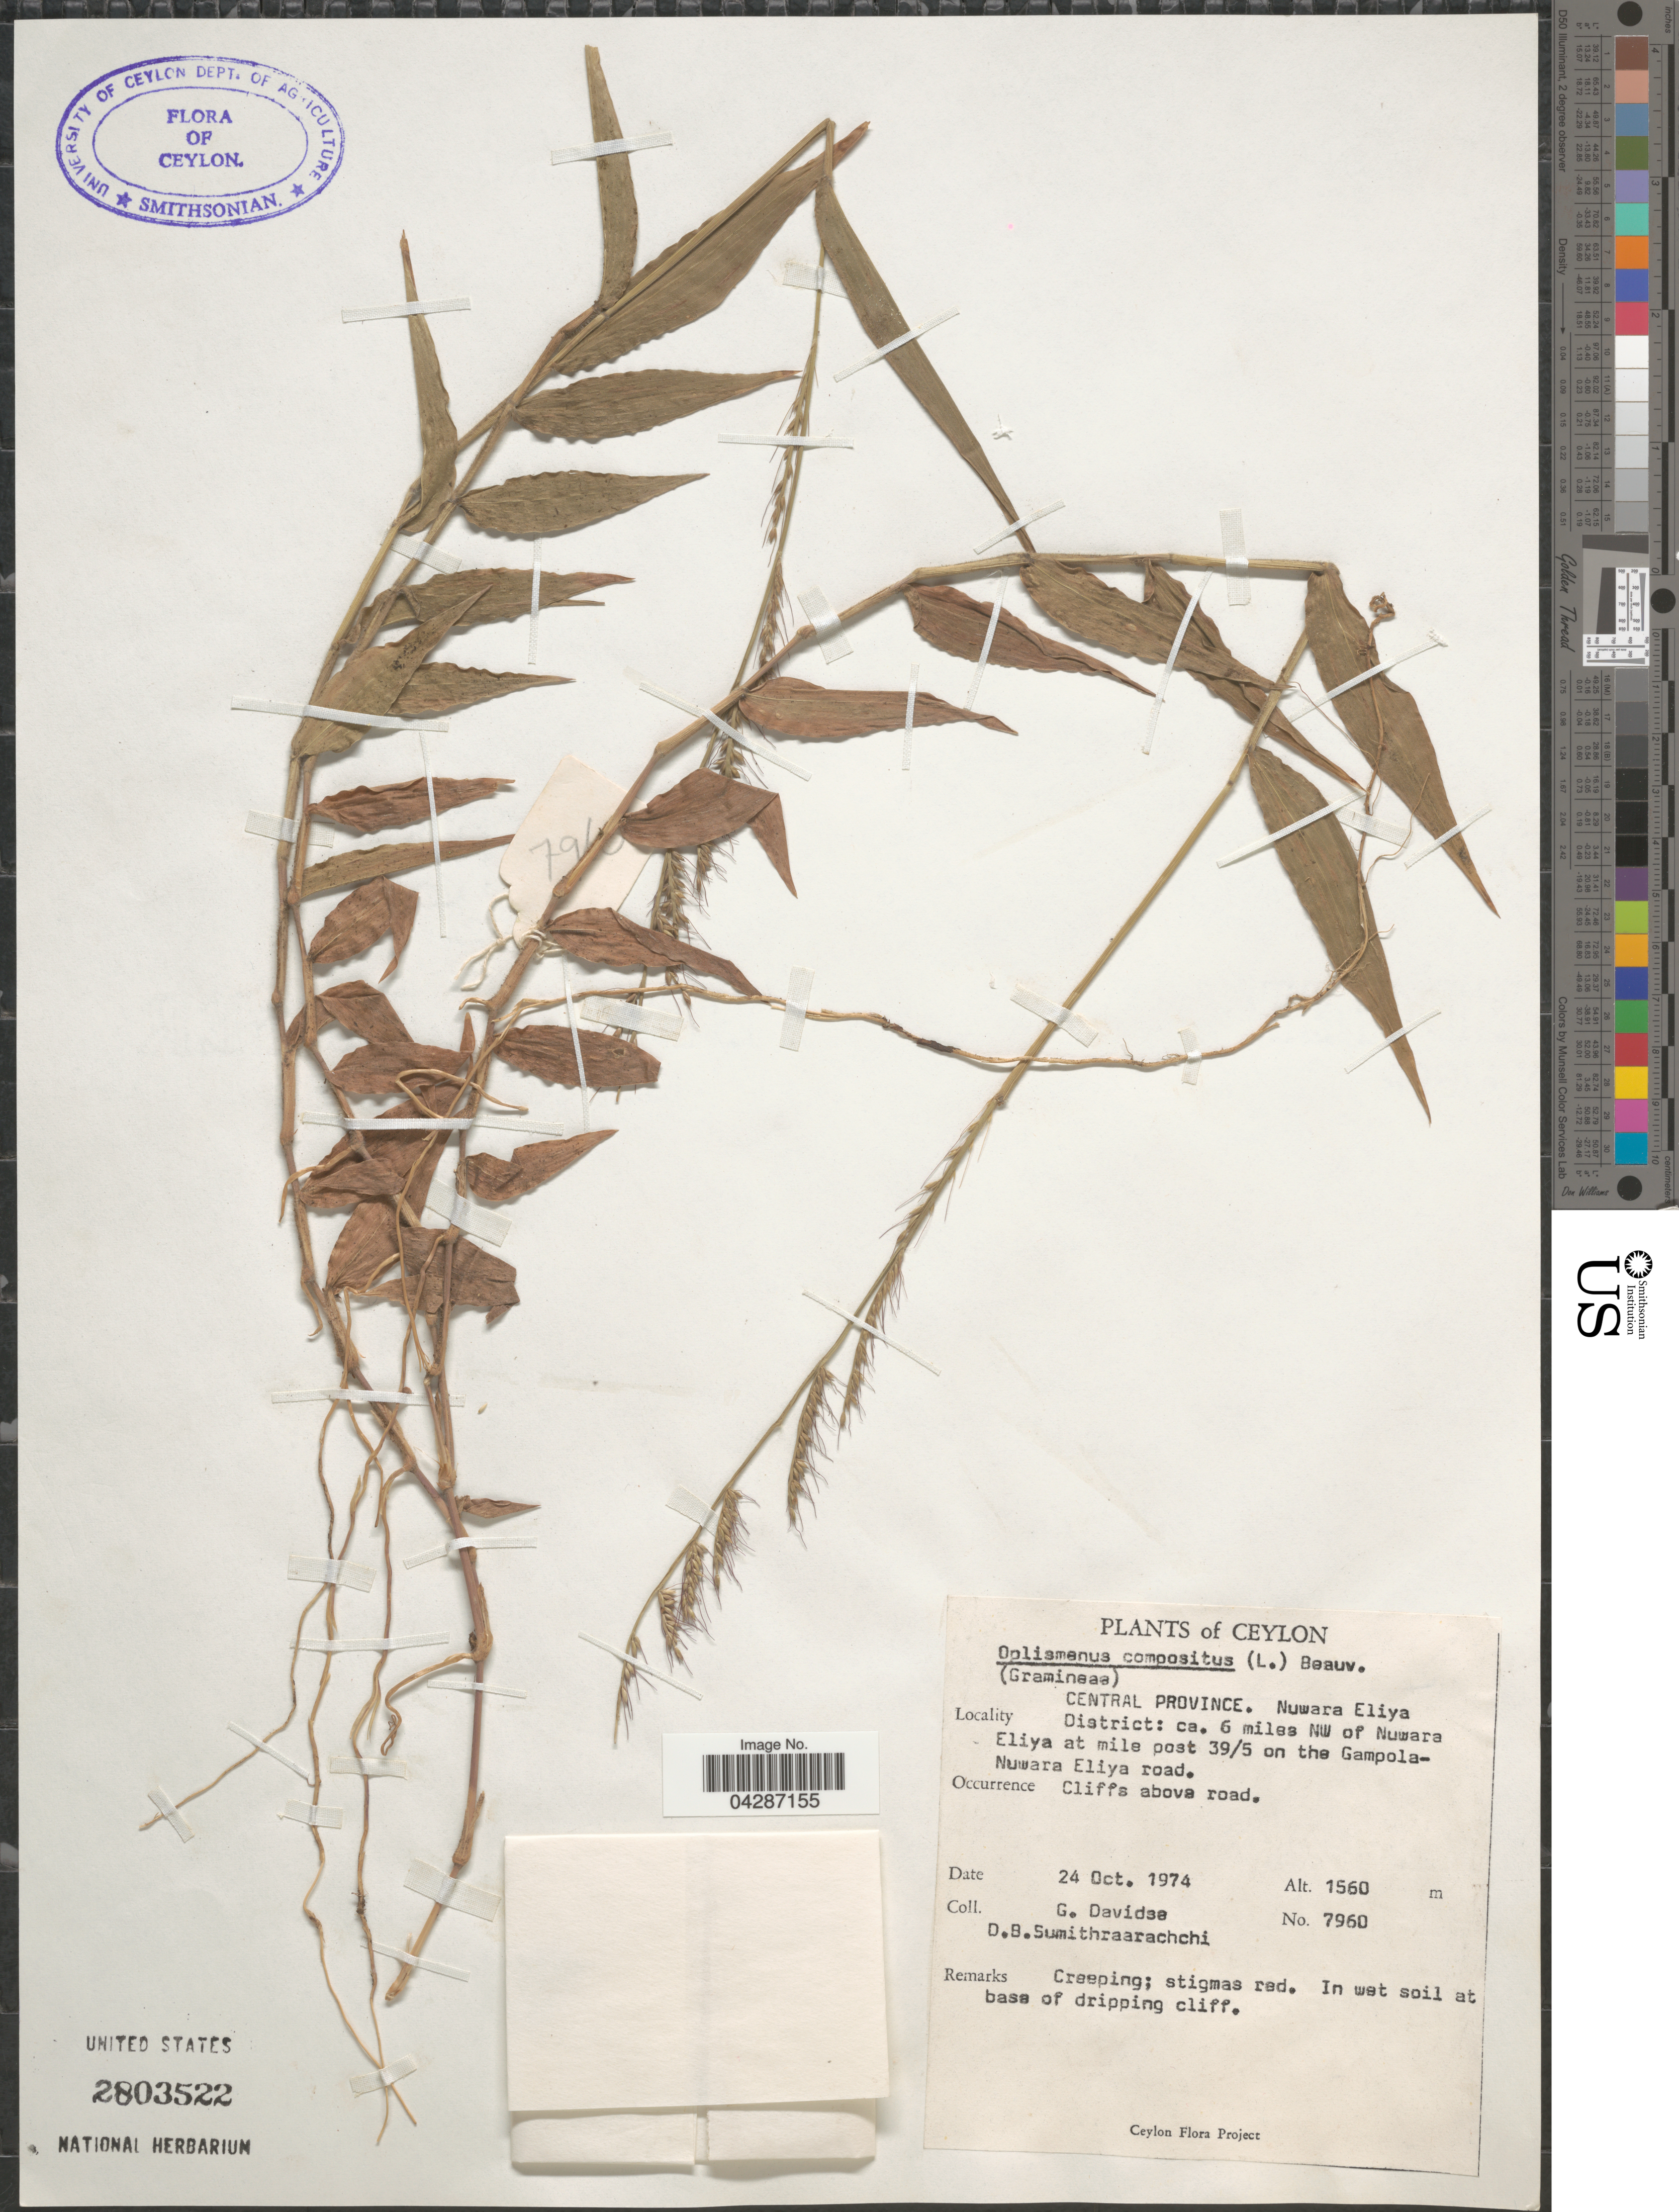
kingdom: Plantae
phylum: Tracheophyta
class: Liliopsida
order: Poales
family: Poaceae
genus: Oplismenus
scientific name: Oplismenus compositus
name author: (L.) P. Beauv.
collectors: G. Davidse & D. B. Sumithraarachchi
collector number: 7960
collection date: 1974-10-24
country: Sri Lanka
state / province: Central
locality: Ceylon. Nuwara Eliya District: ca. 6 miles NW of Nuwara Eliya at mile post 39/5 on the Gampola-Nuwara Eliya road.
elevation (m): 1560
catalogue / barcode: US 2803522